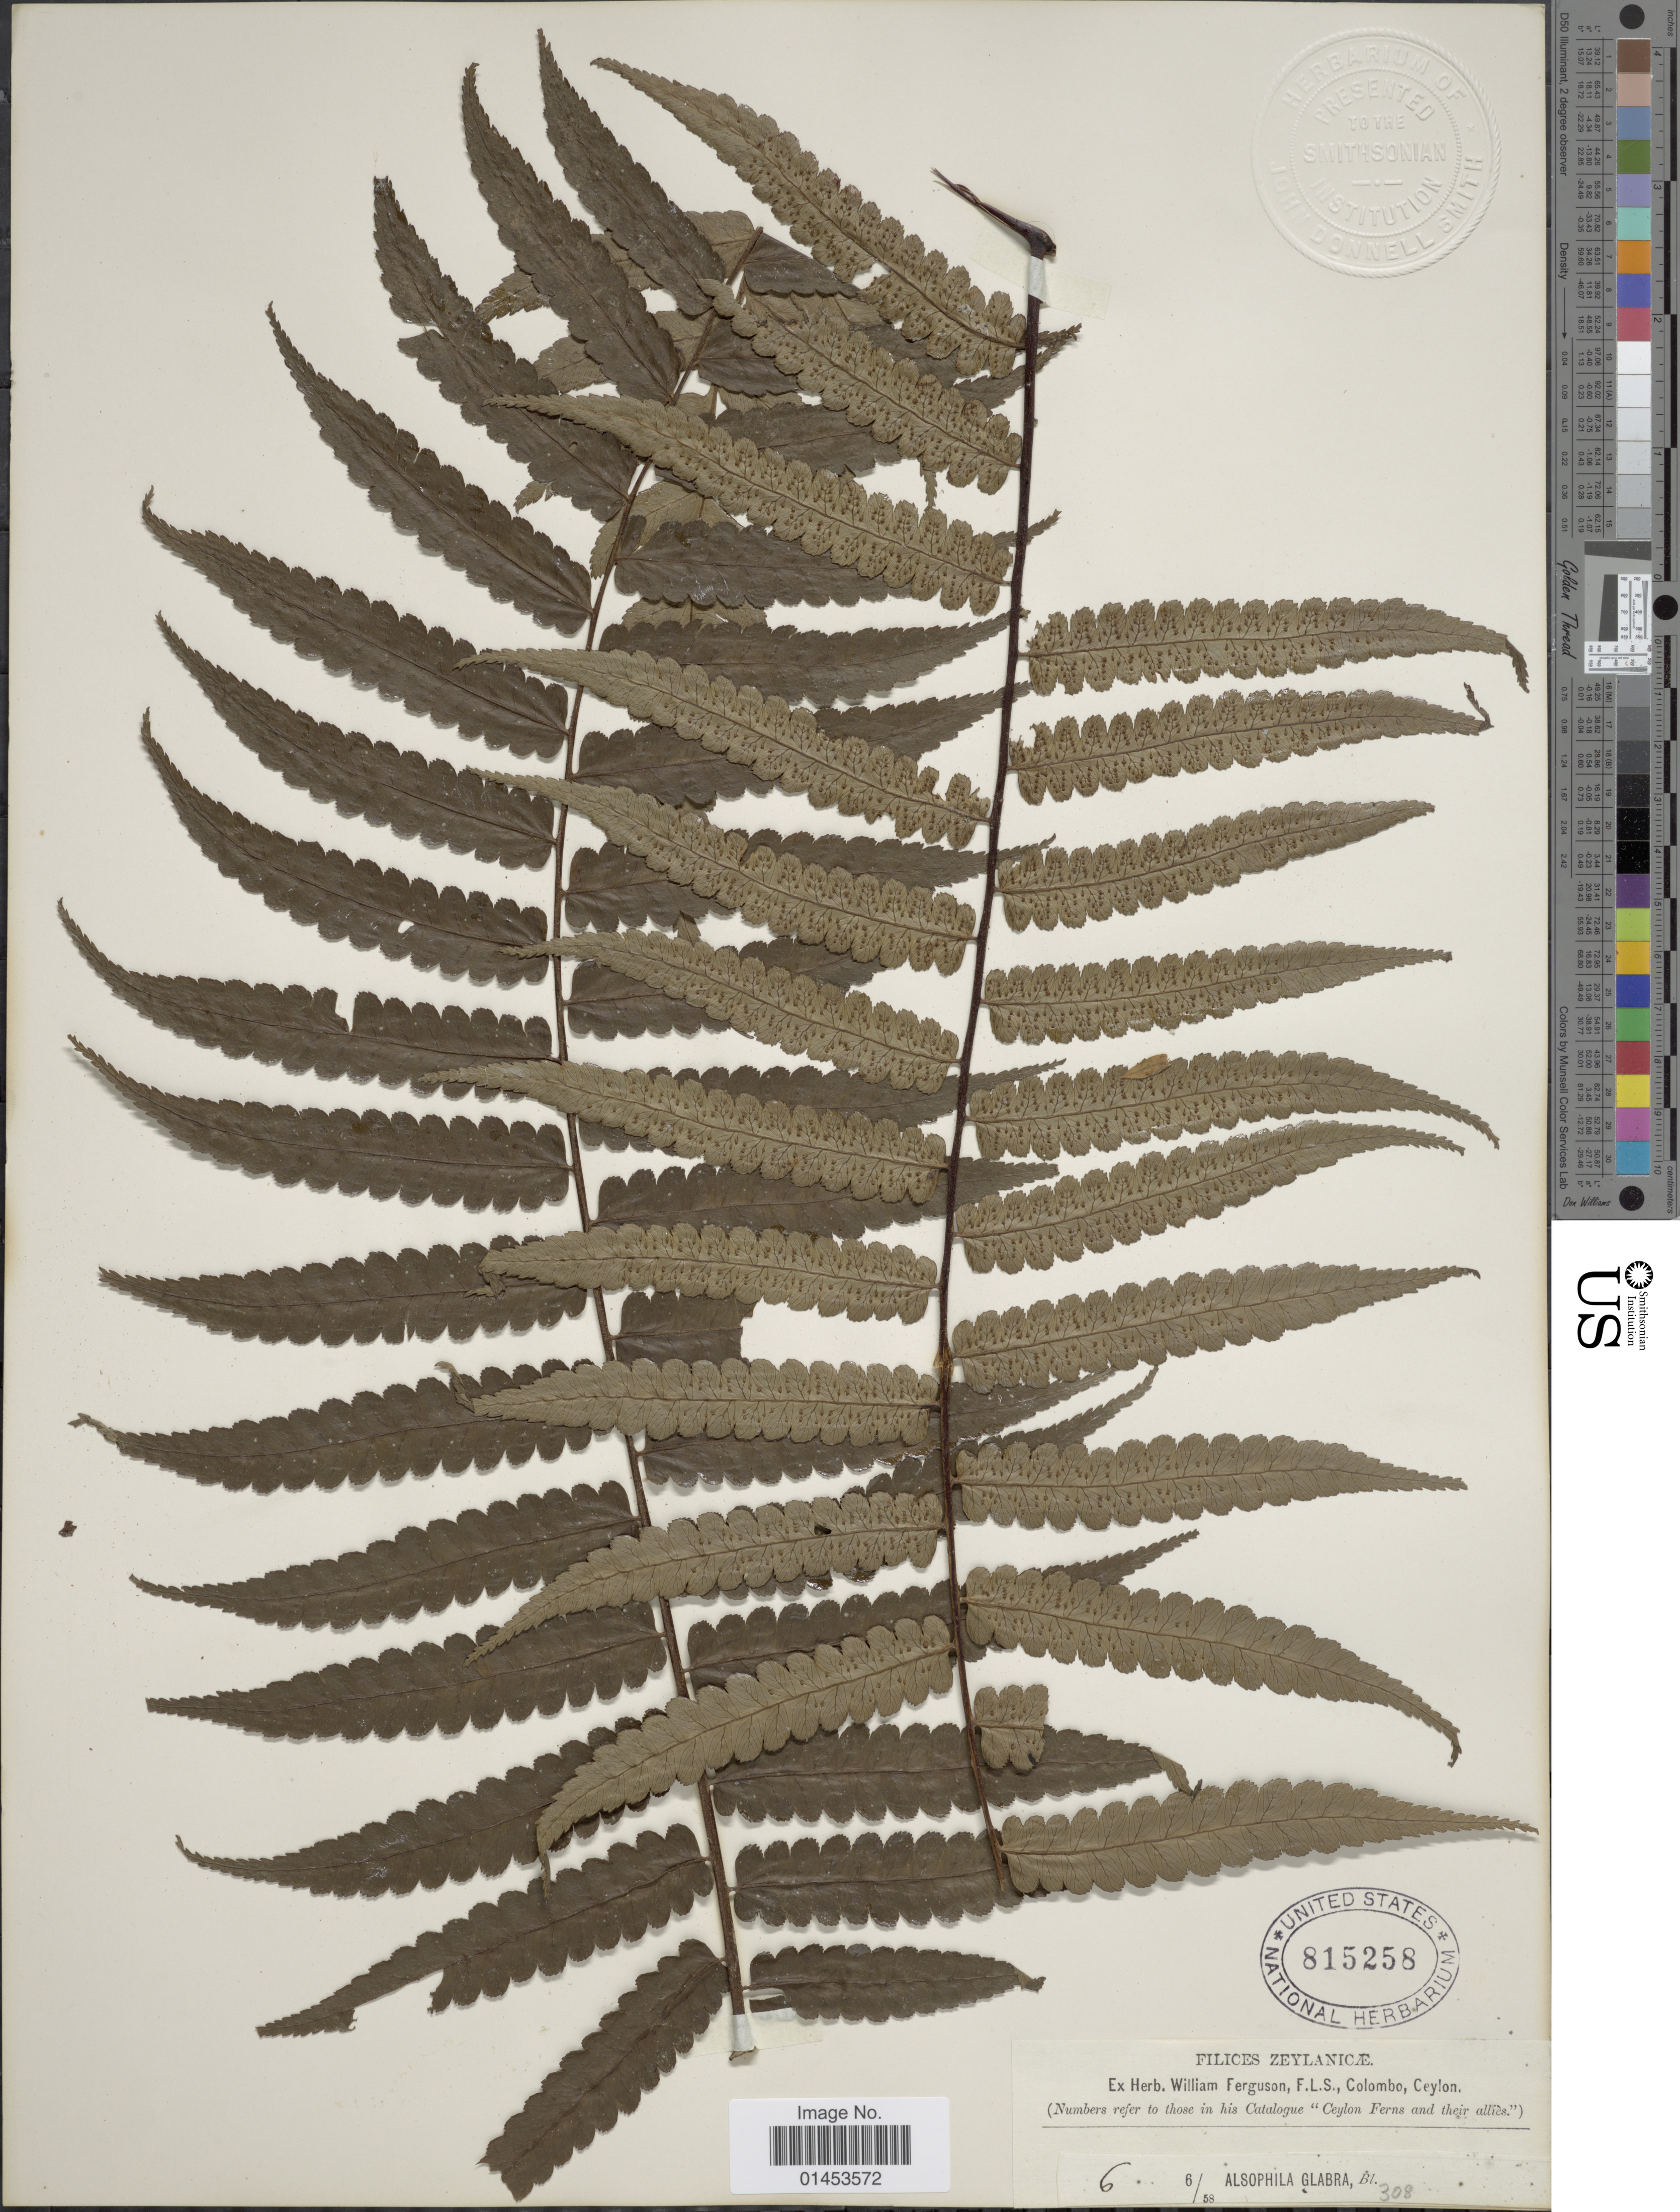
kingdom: Plantae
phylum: Tracheophyta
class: Polypodiopsida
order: Cyatheales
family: Cyatheaceae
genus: Cyathea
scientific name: Cyathea gigantea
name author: (Wall. ex Hook.) Holttum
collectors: ex herb. W. Ferguson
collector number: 6*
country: New Zealand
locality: Filices Zeylanicae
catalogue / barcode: US 815258